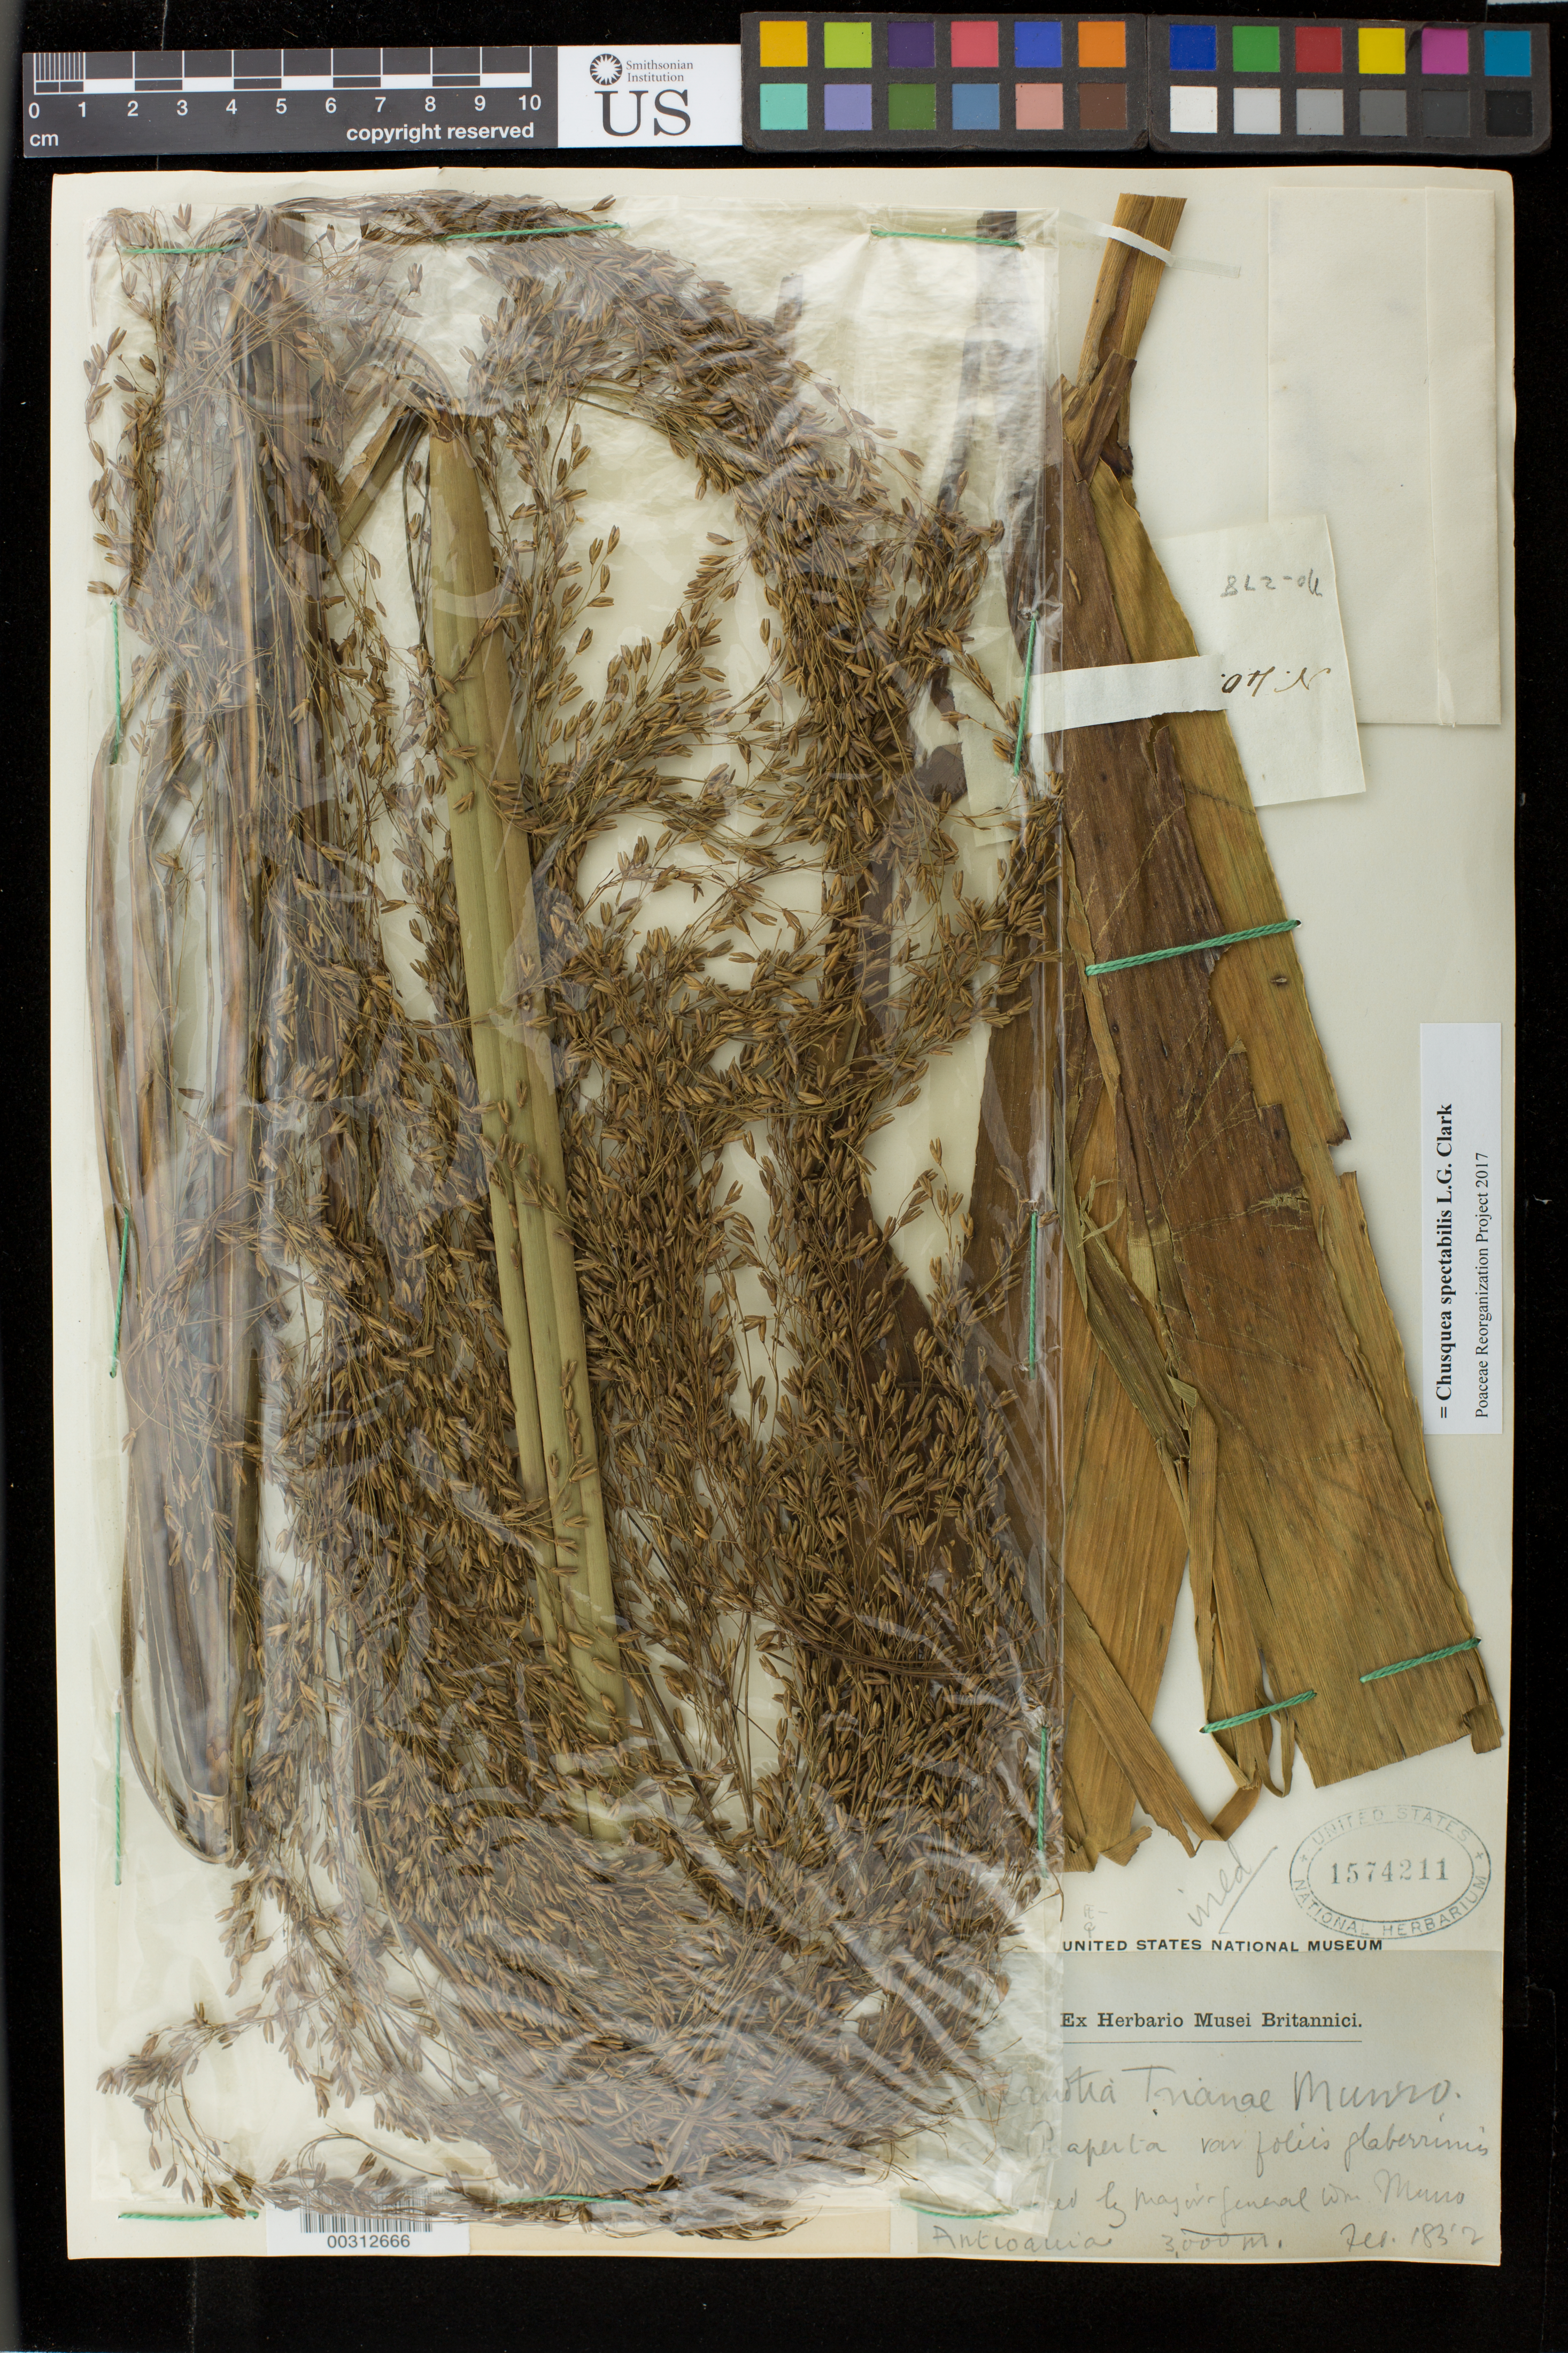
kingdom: Plantae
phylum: Tracheophyta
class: Liliopsida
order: Poales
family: Poaceae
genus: Chusquea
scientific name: Chusquea spectabilis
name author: L.G. Clark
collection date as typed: Feb 1852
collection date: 1852-02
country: Colombia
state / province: Antioquia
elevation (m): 3000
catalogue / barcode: US 1574211